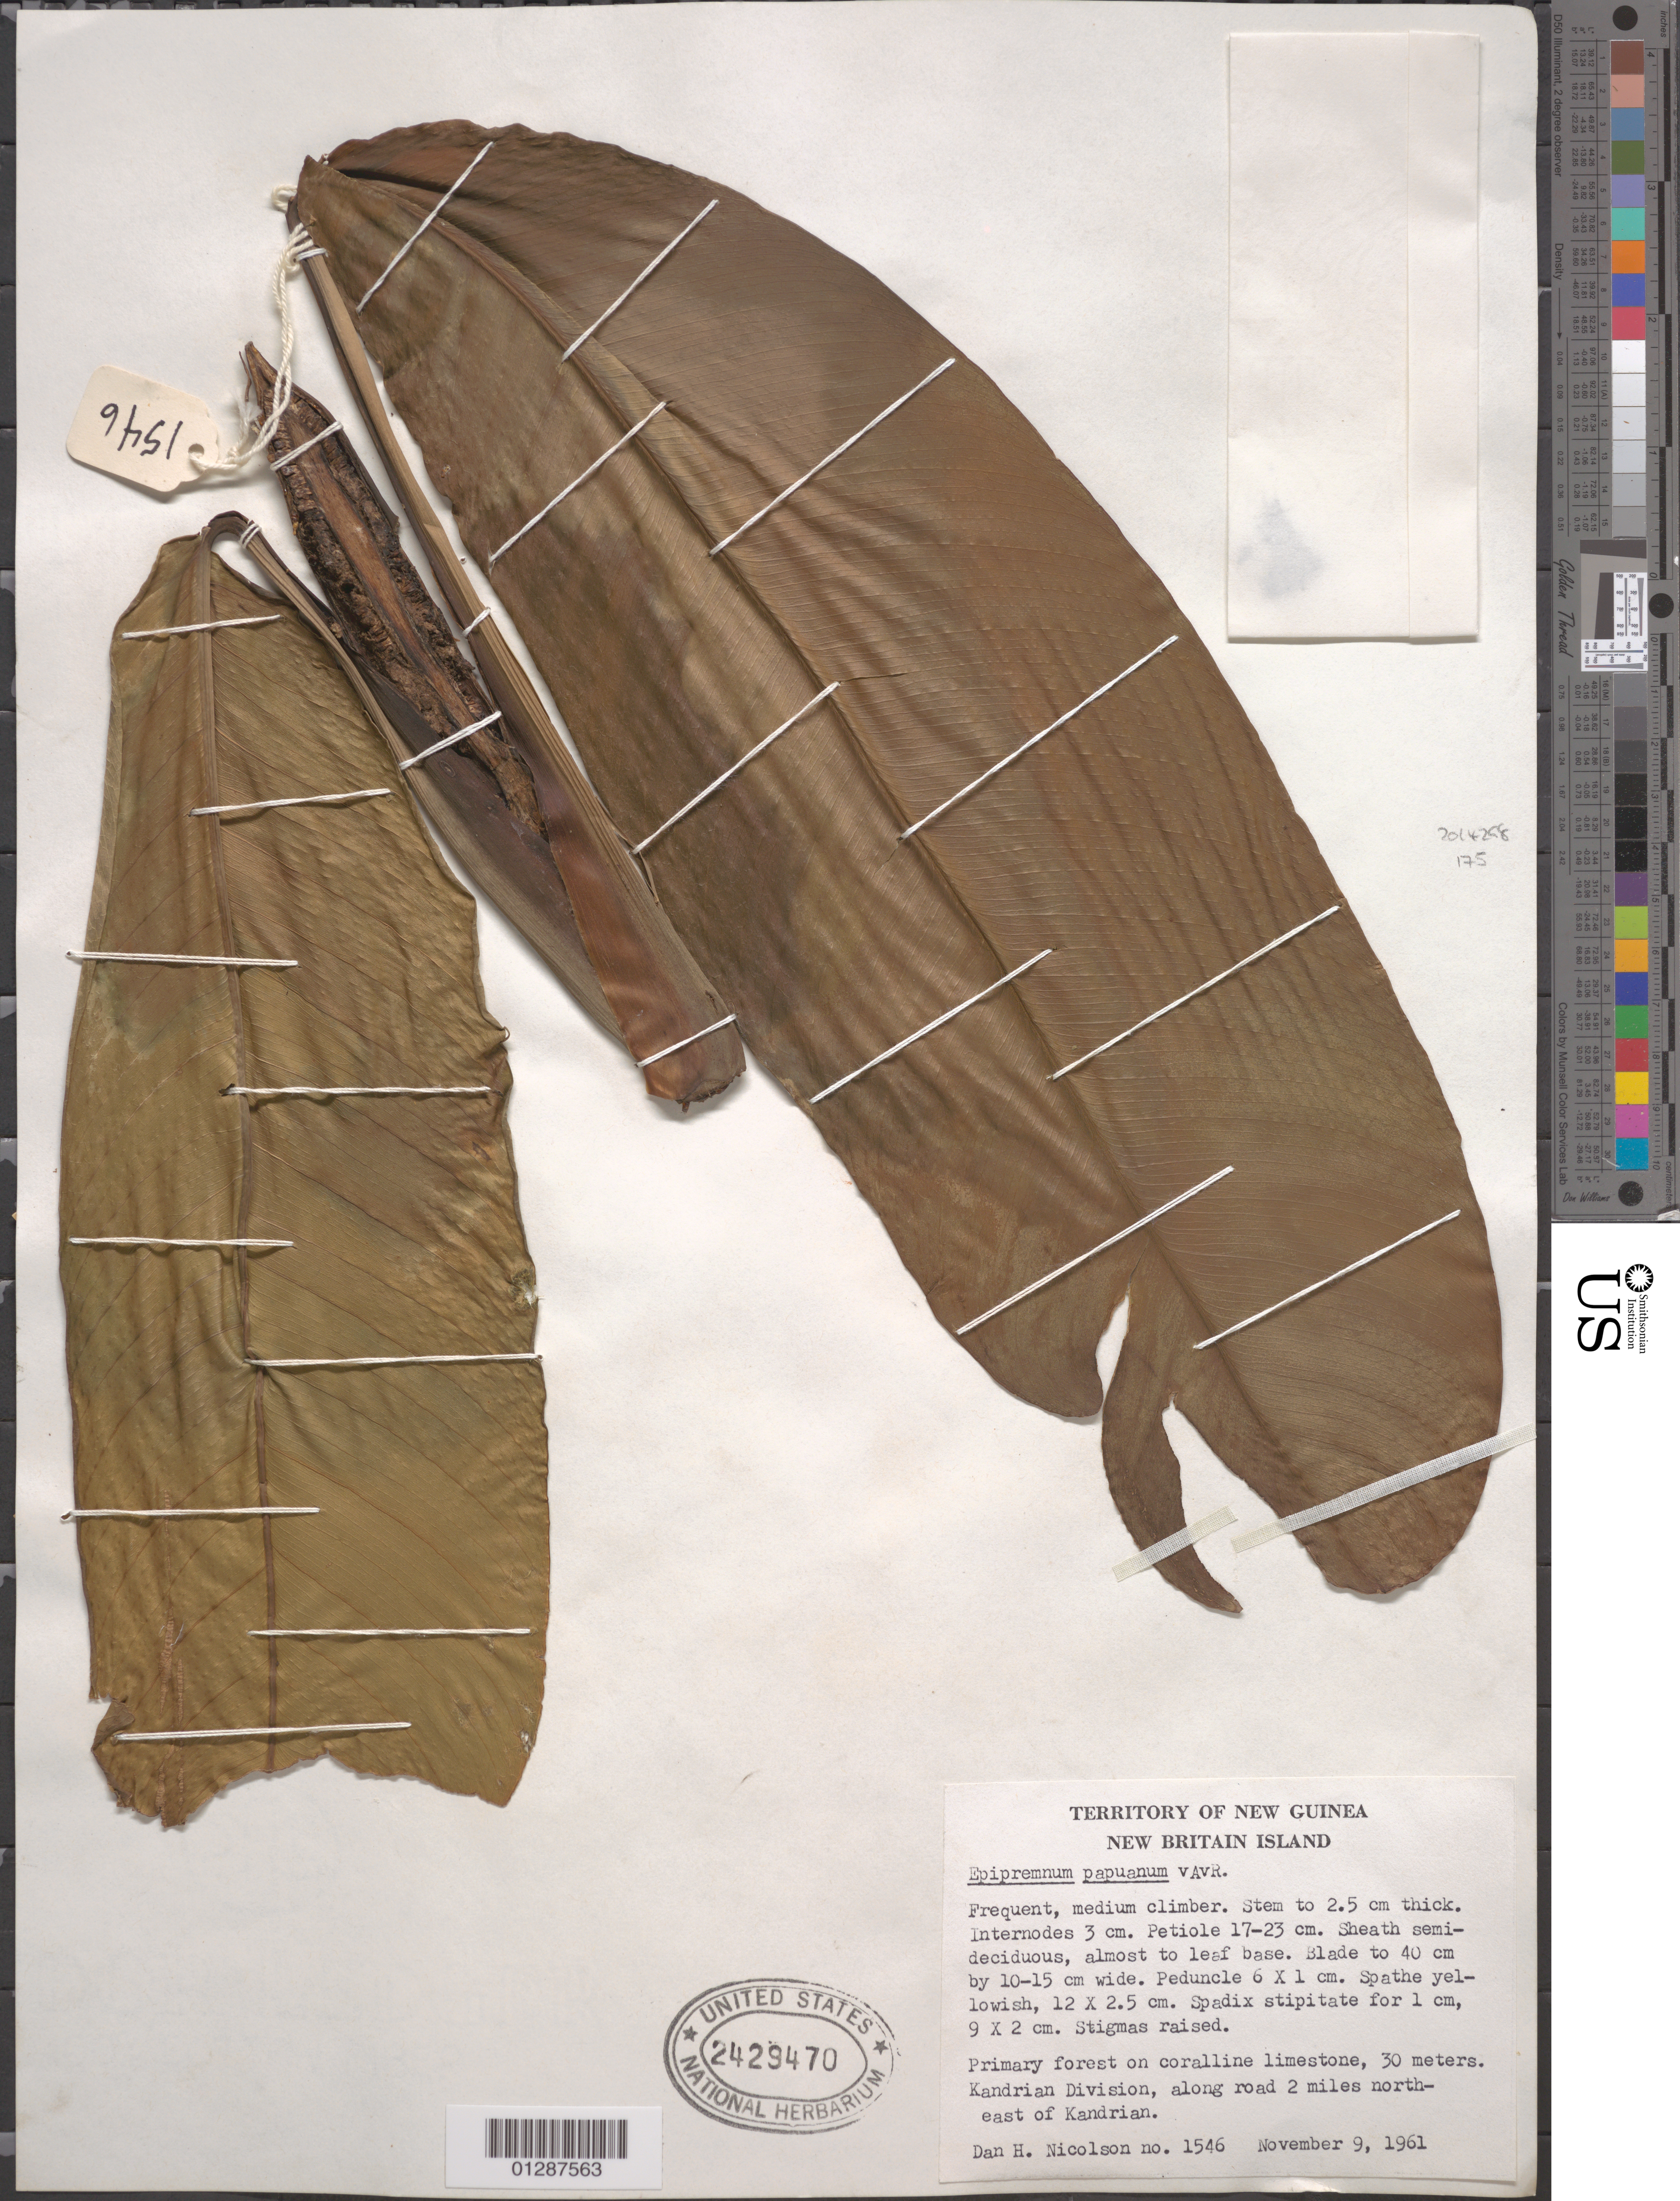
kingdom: Plantae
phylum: Tracheophyta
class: Liliopsida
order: Alismatales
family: Araceae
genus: Epipremnum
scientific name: Epipremnum papuanum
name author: Alderw.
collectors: D. H. Nicolson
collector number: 1546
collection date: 1961-11-09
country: Papua New Guinea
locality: Territory of New Guinea. New Britain Island. Kandrian Division, along road 2 miles north-east of Kandrian.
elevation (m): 30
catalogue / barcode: US 2429470